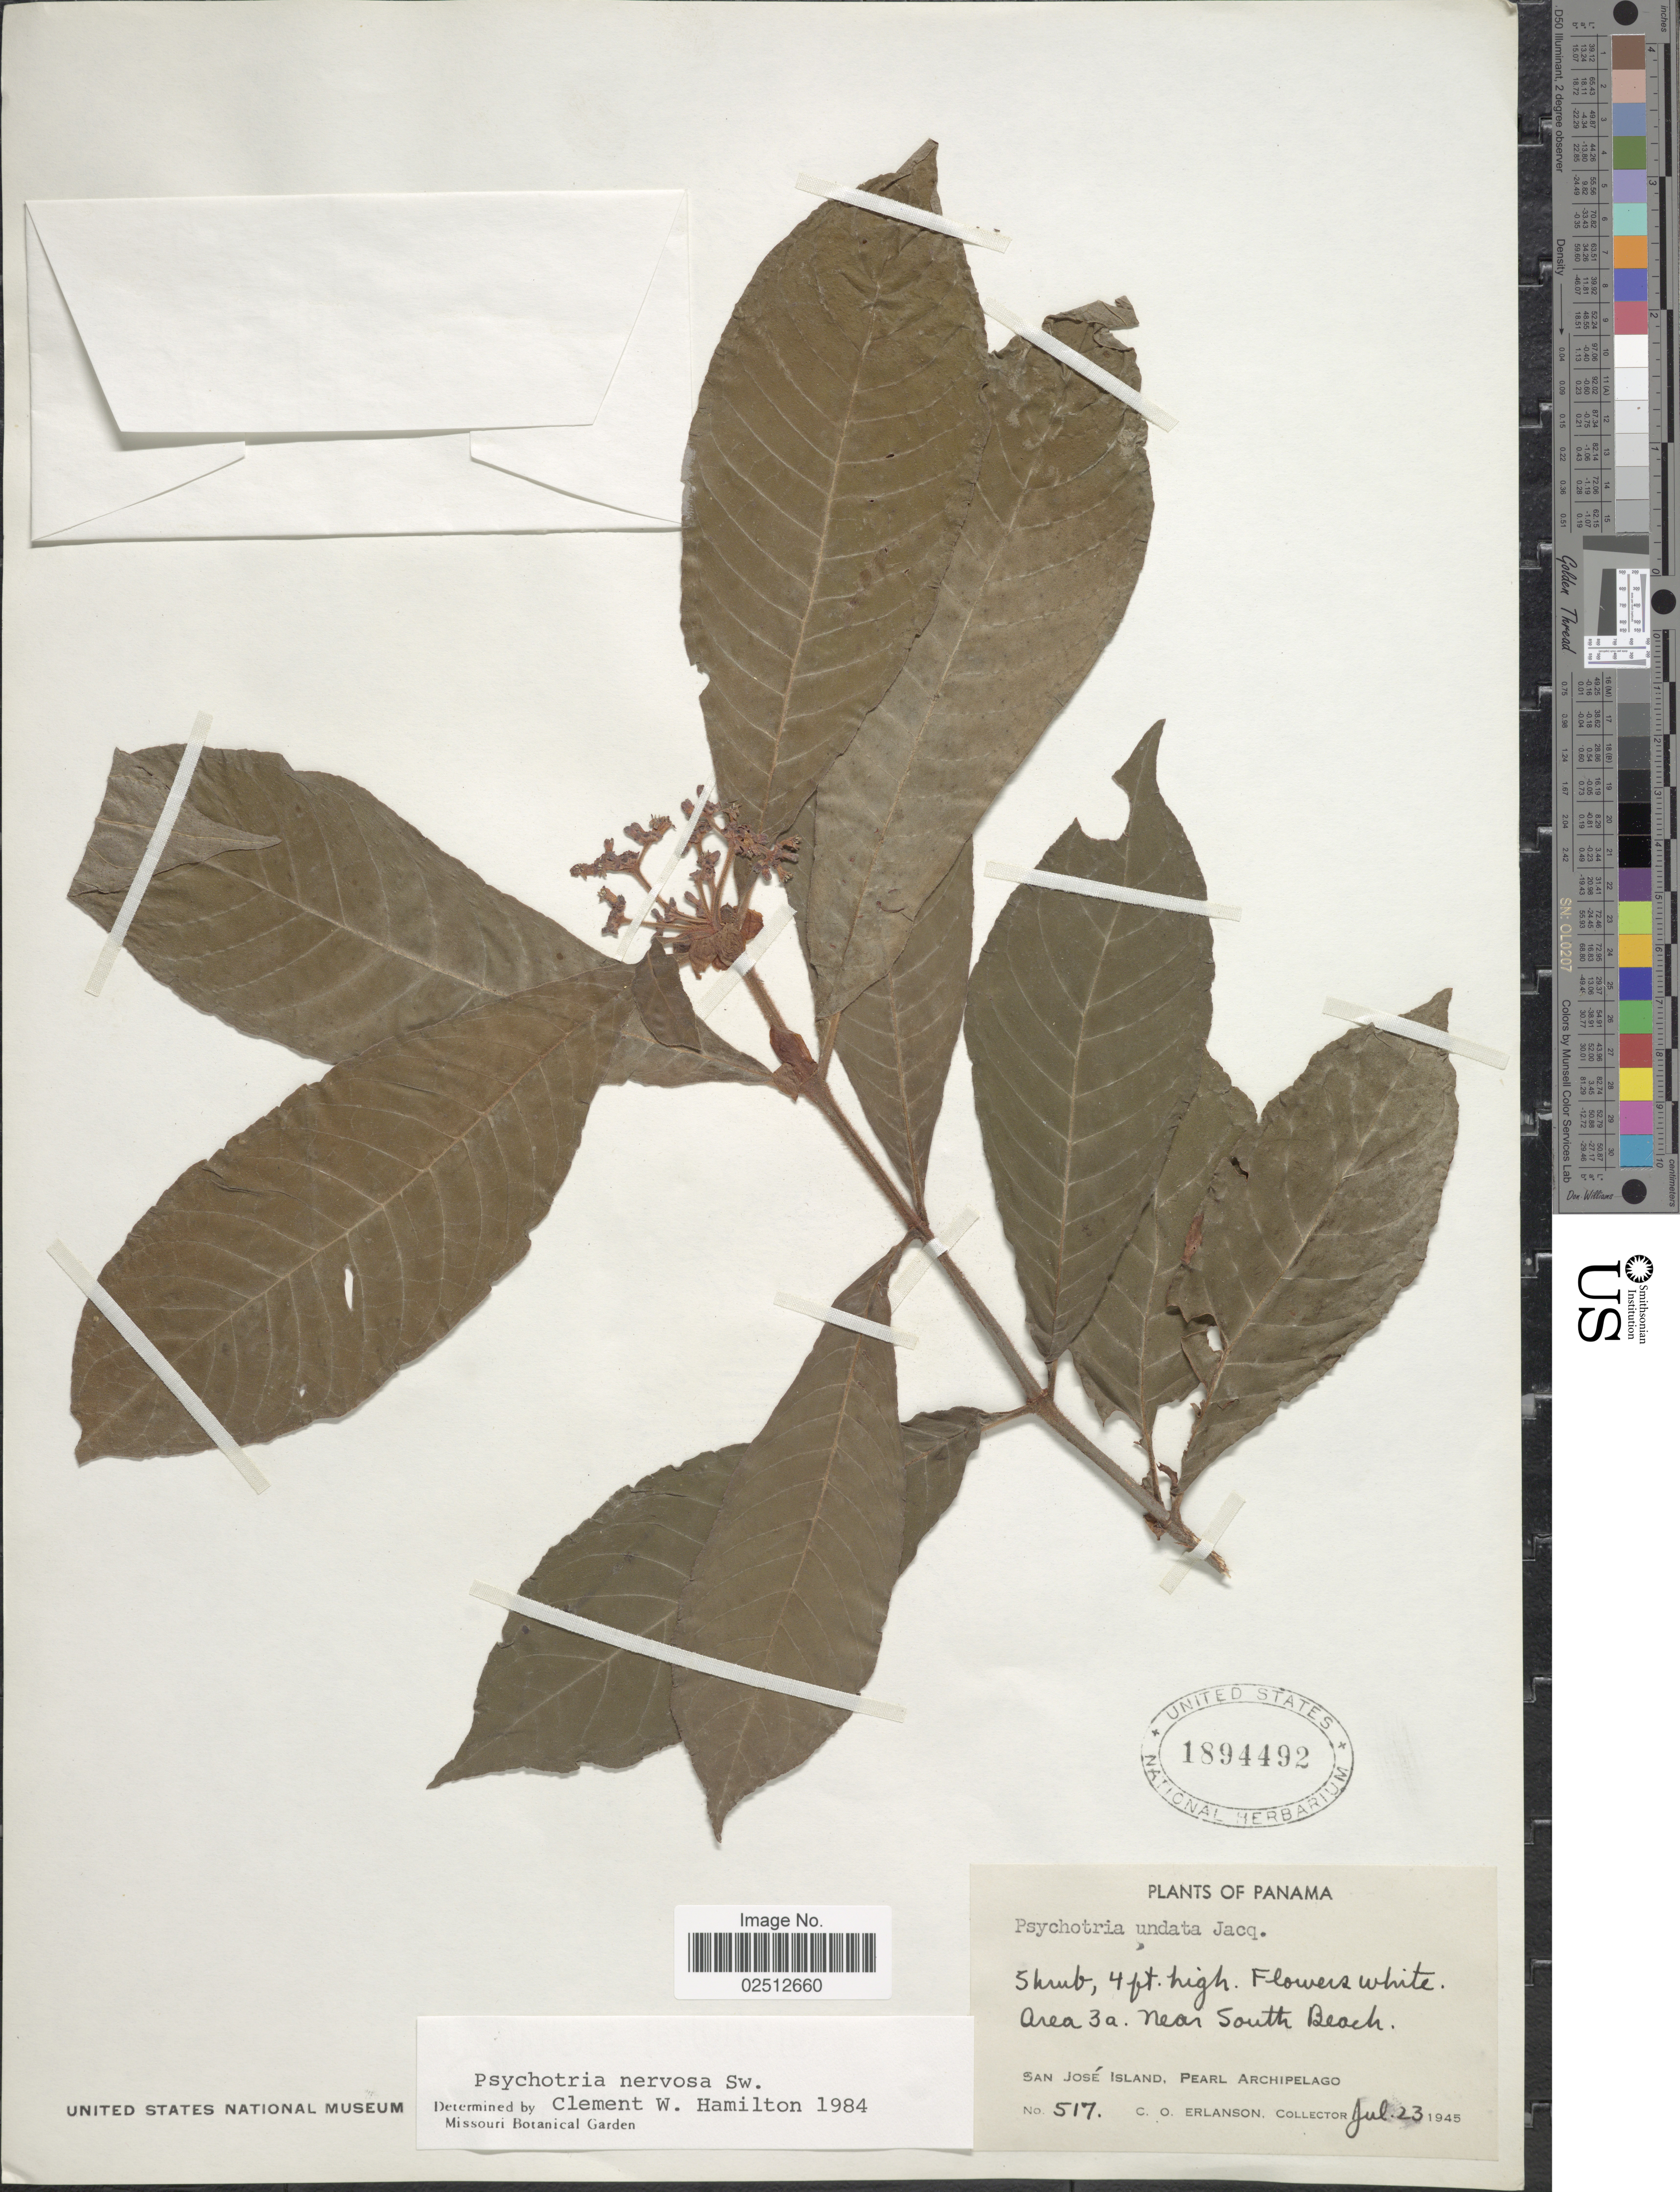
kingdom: Plantae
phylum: Tracheophyta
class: Magnoliopsida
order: Gentianales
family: Rubiaceae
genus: Psychotria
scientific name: Psychotria nervosa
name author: Sw.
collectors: C. O. Erlanson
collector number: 517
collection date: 1945-07-23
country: Panama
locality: Area 3a. Near South Beach, San Jose Island, Pearl Archipelago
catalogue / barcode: US 1894492